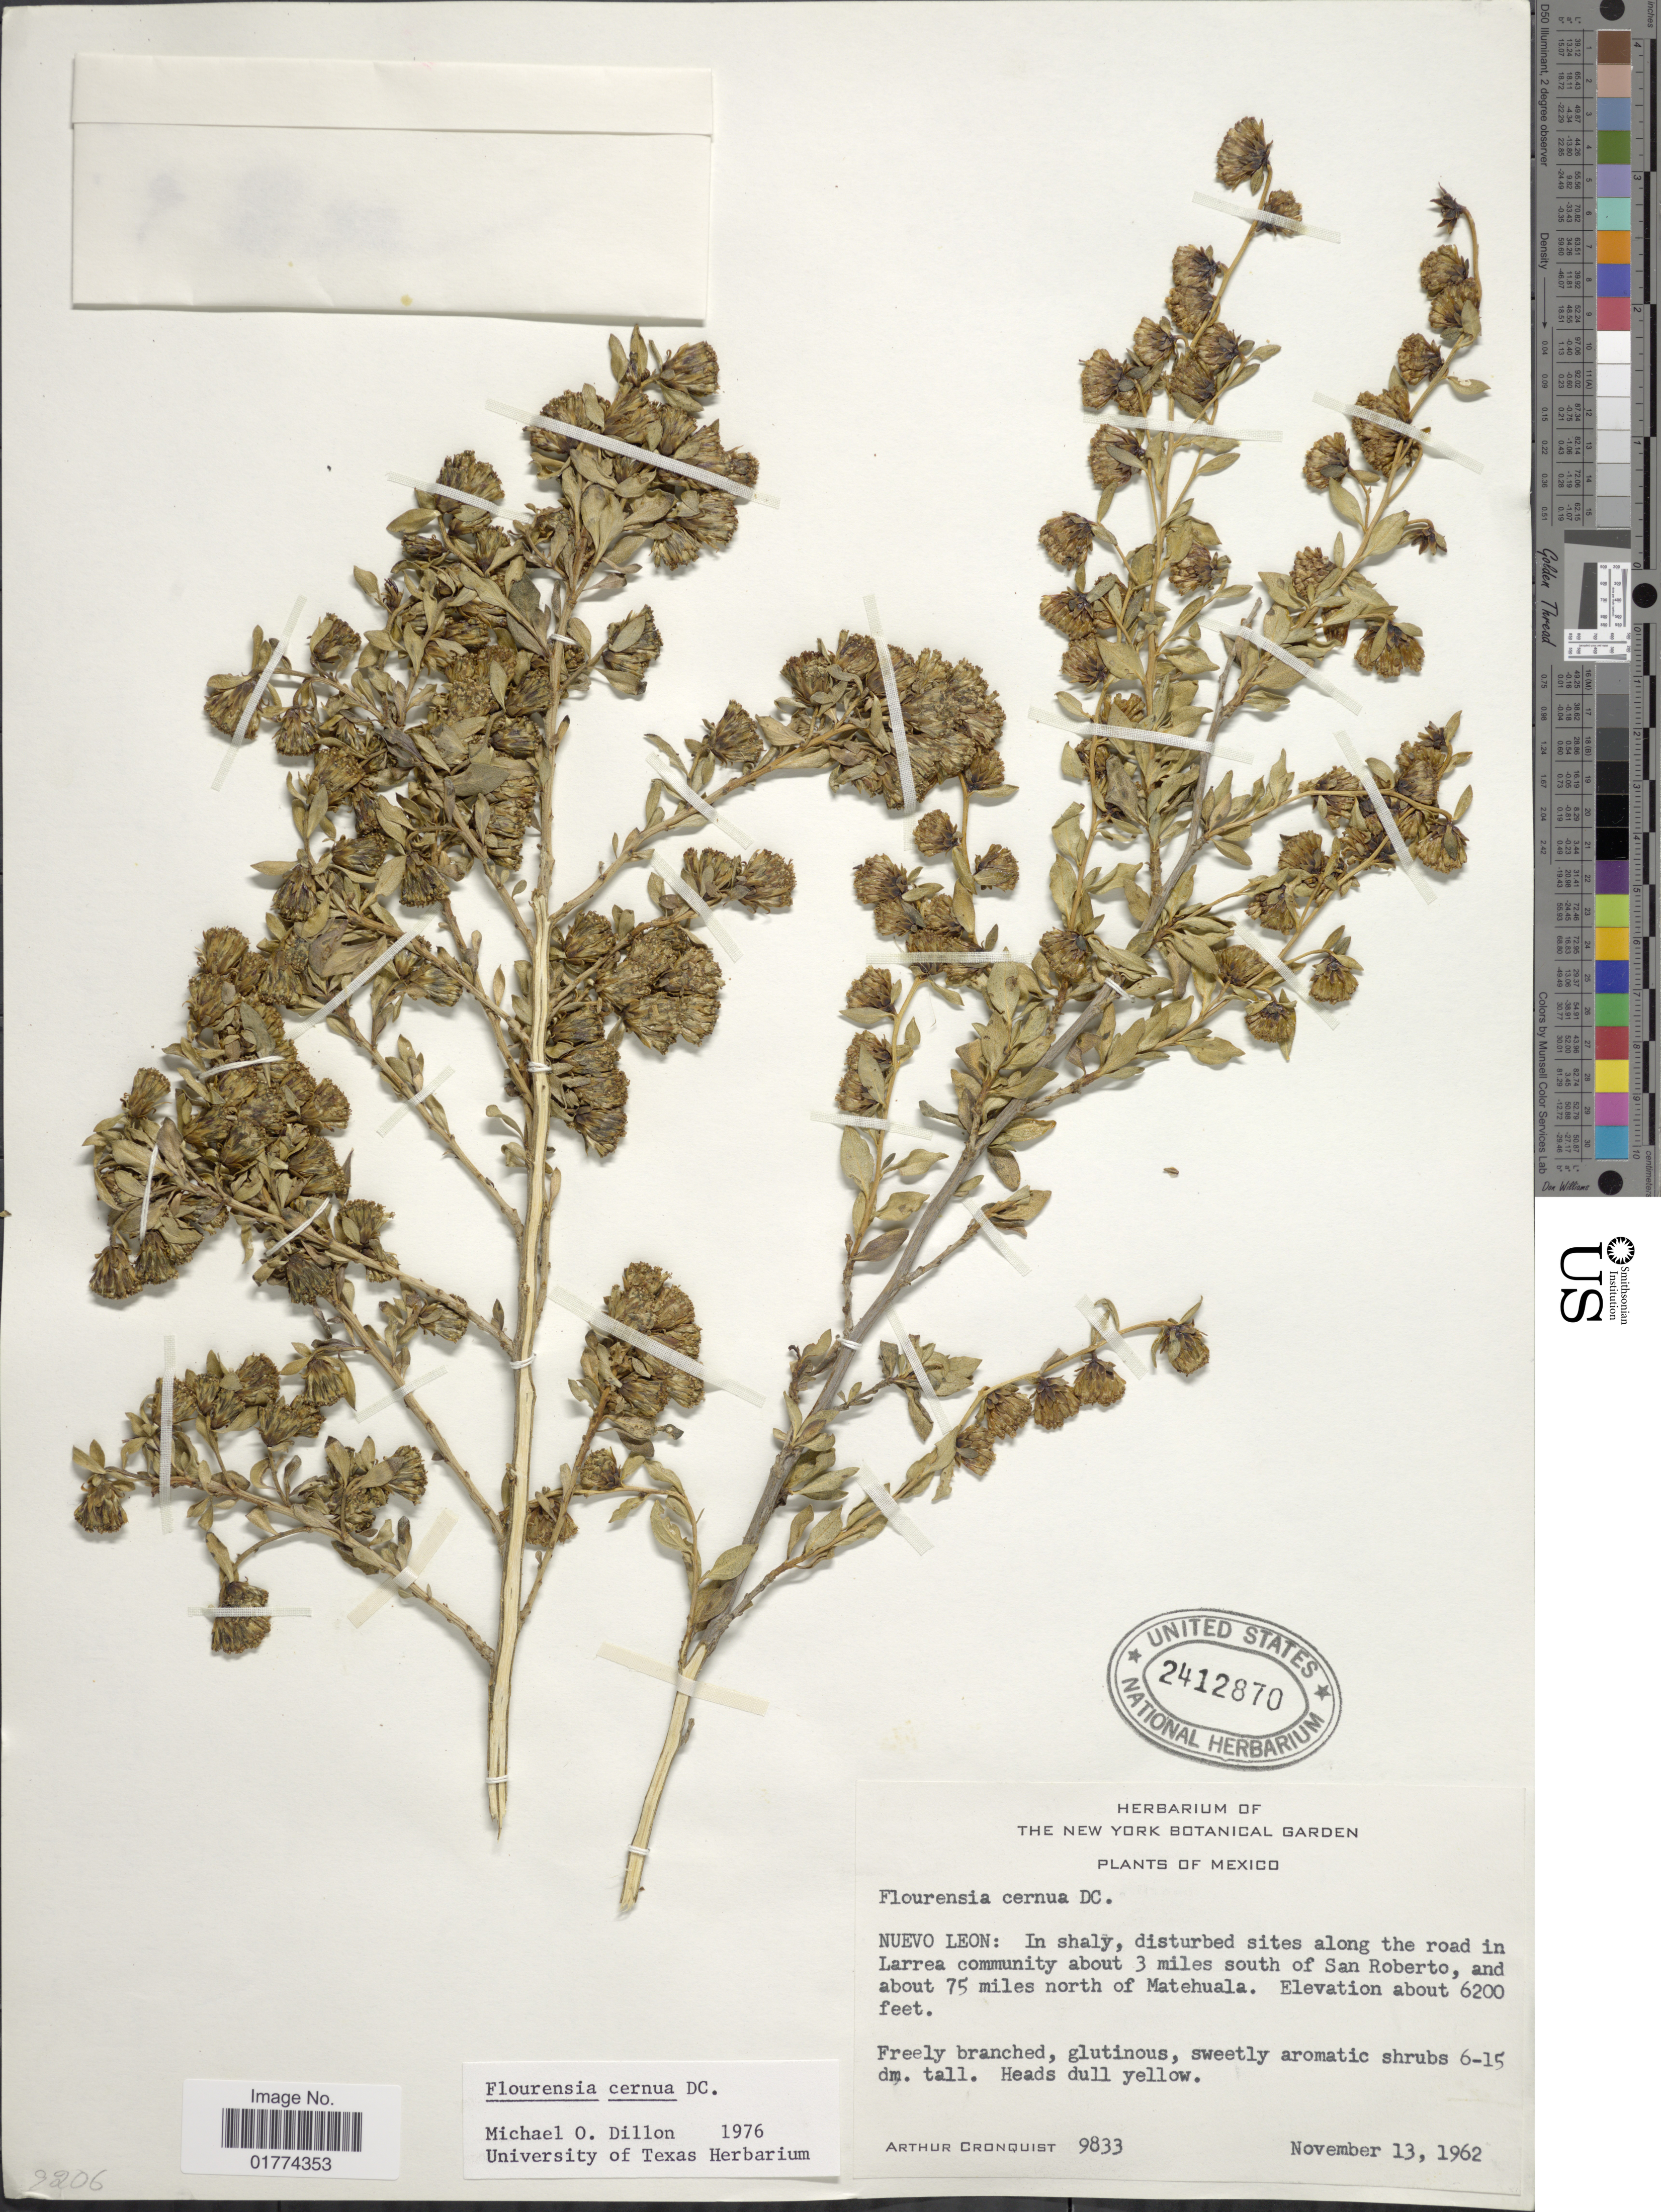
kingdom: Plantae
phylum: Tracheophyta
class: Magnoliopsida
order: Asterales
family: Asteraceae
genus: Flourensia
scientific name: Flourensia cernua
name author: DC.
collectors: A. J. Cronquist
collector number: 9833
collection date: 1962-11-13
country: Mexico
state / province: Nuevo León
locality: In shally, disturbed sites along the road in Larr community about 3 miles south of San Roberto, and about 75 miles north of Matehuala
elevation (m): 1890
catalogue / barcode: US 2412870